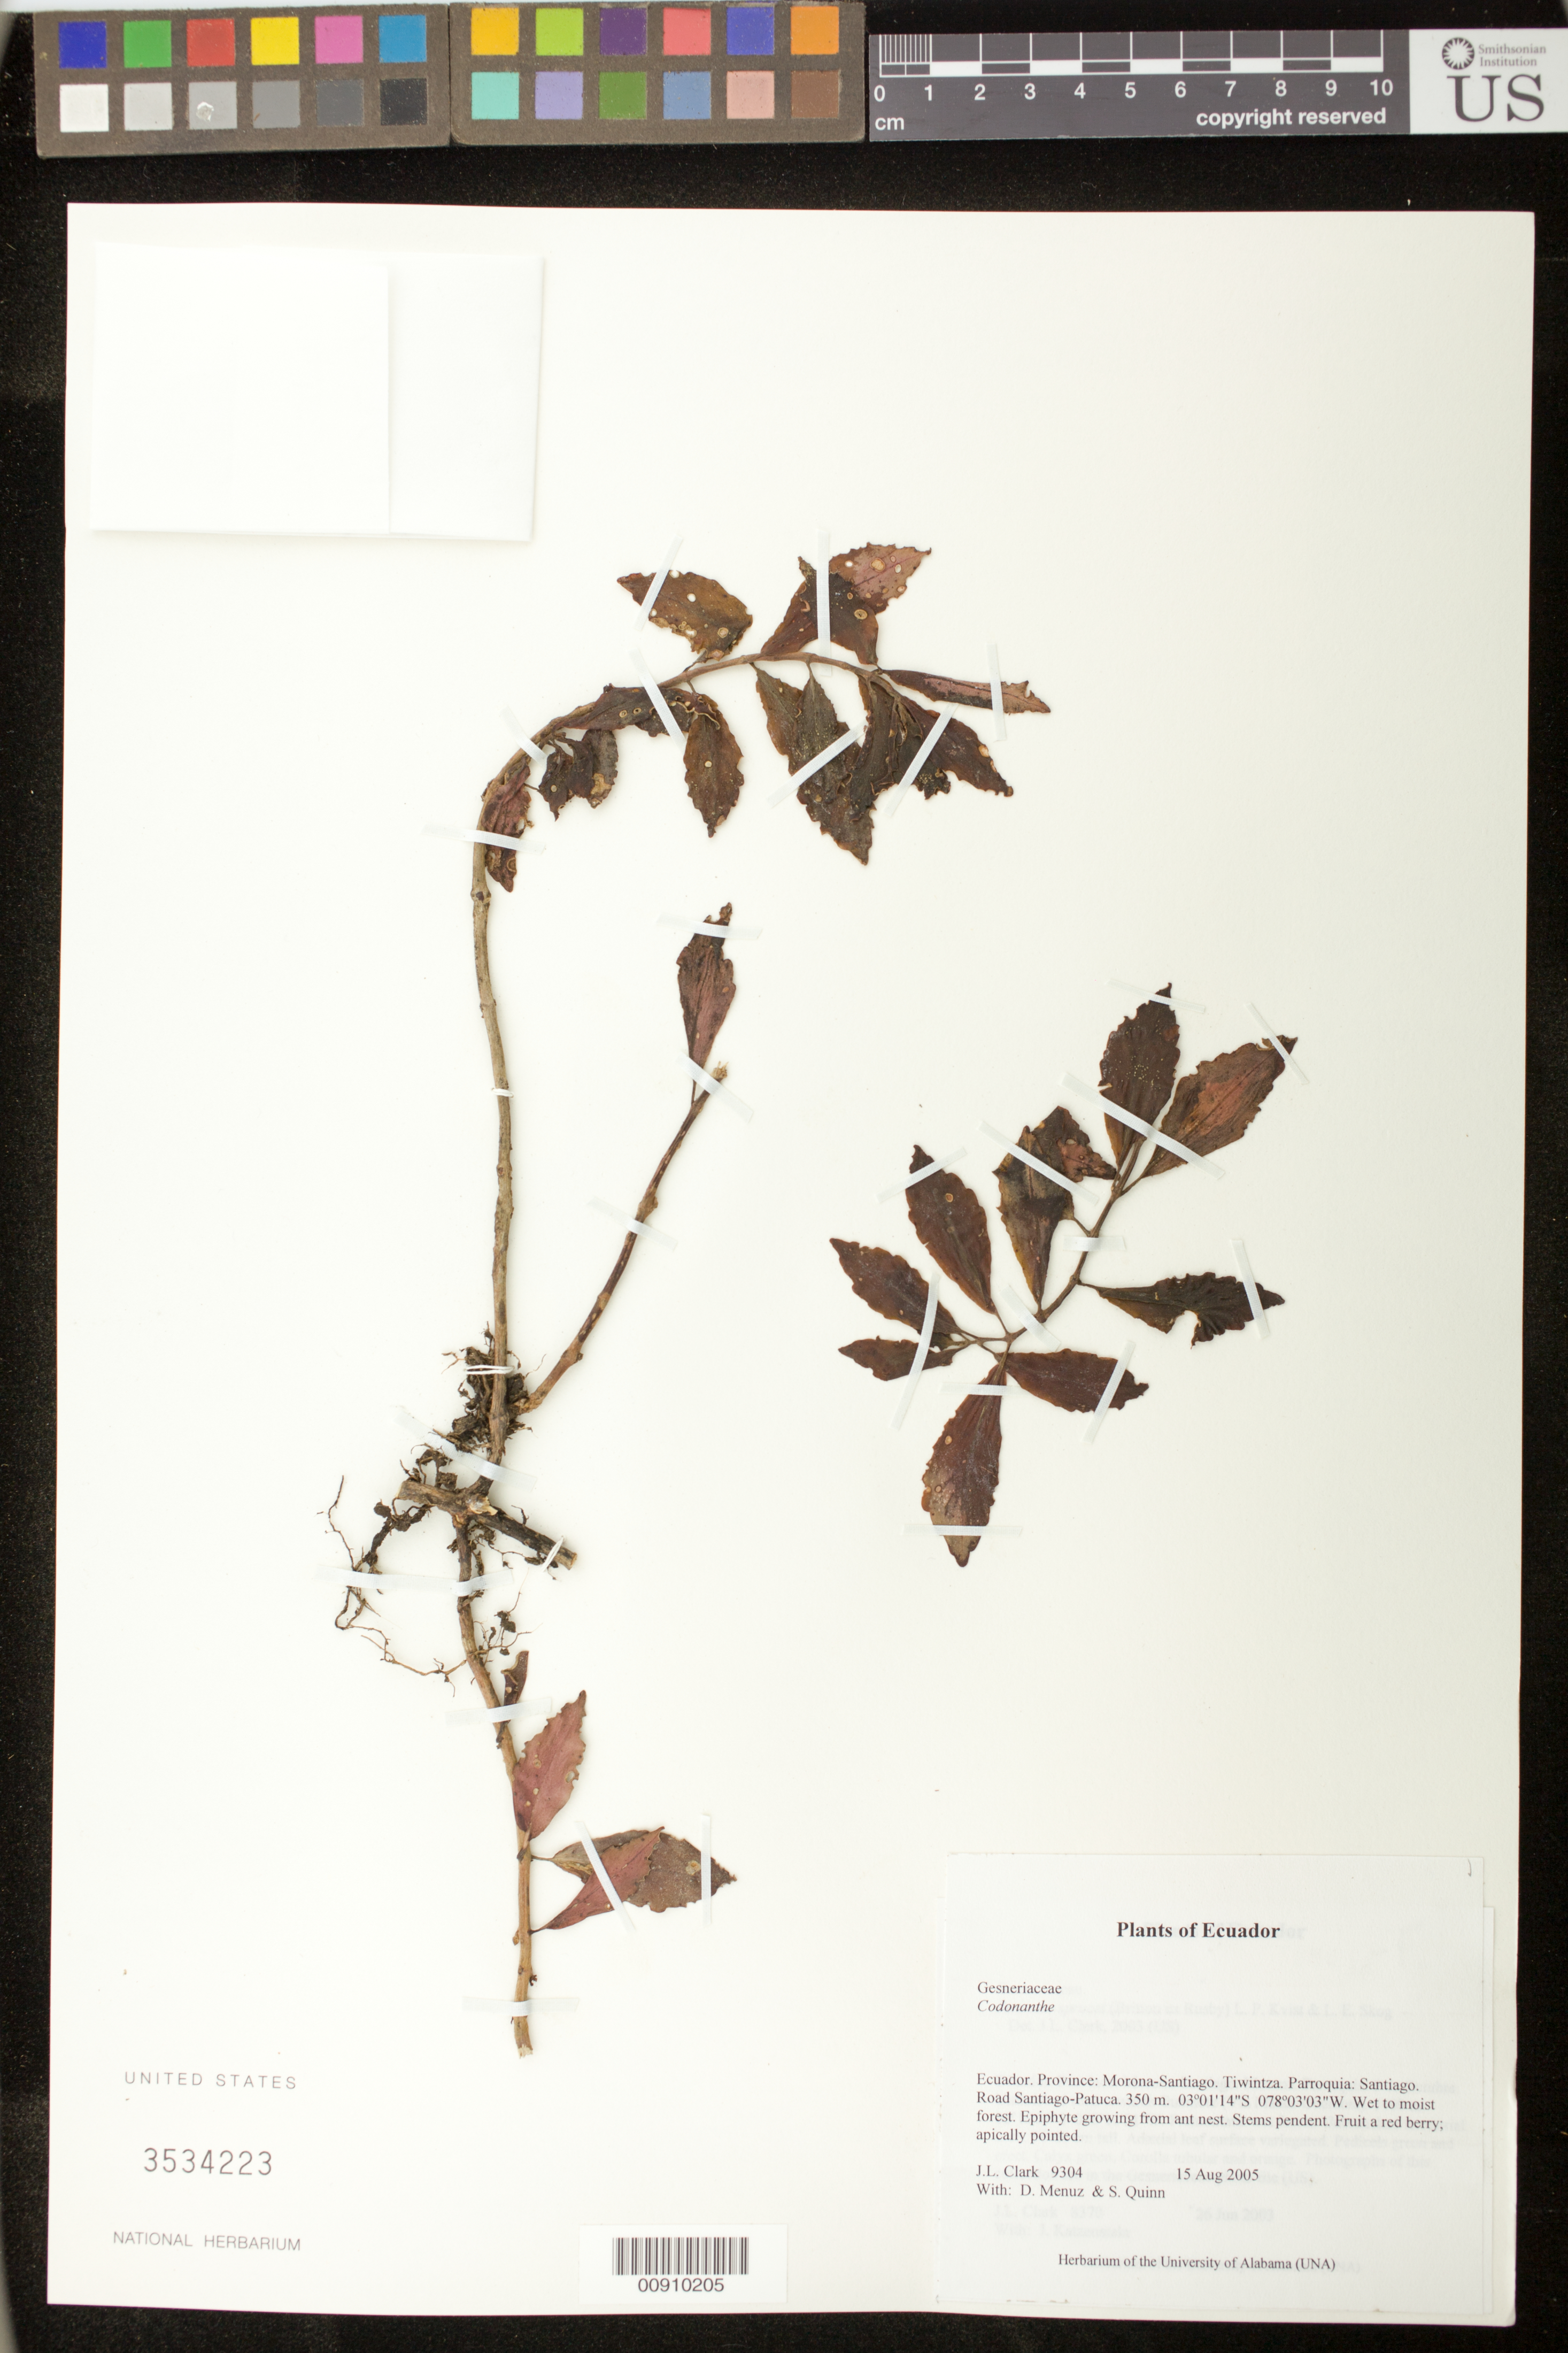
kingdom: Plantae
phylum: Tracheophyta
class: Magnoliopsida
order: Lamiales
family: Gesneriaceae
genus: Codonanthe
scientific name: Codonanthe sp.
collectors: J. L. Clark, D. Menuz & S. Quinn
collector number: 9304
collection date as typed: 15 Aug 2005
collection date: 2005-08-15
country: Ecuador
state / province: Morona-Santiago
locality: Tiwintza. Parroquia: Santiago. Road Santiago-Patuca.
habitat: Wet to moist forest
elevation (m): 350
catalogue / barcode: US 3534223